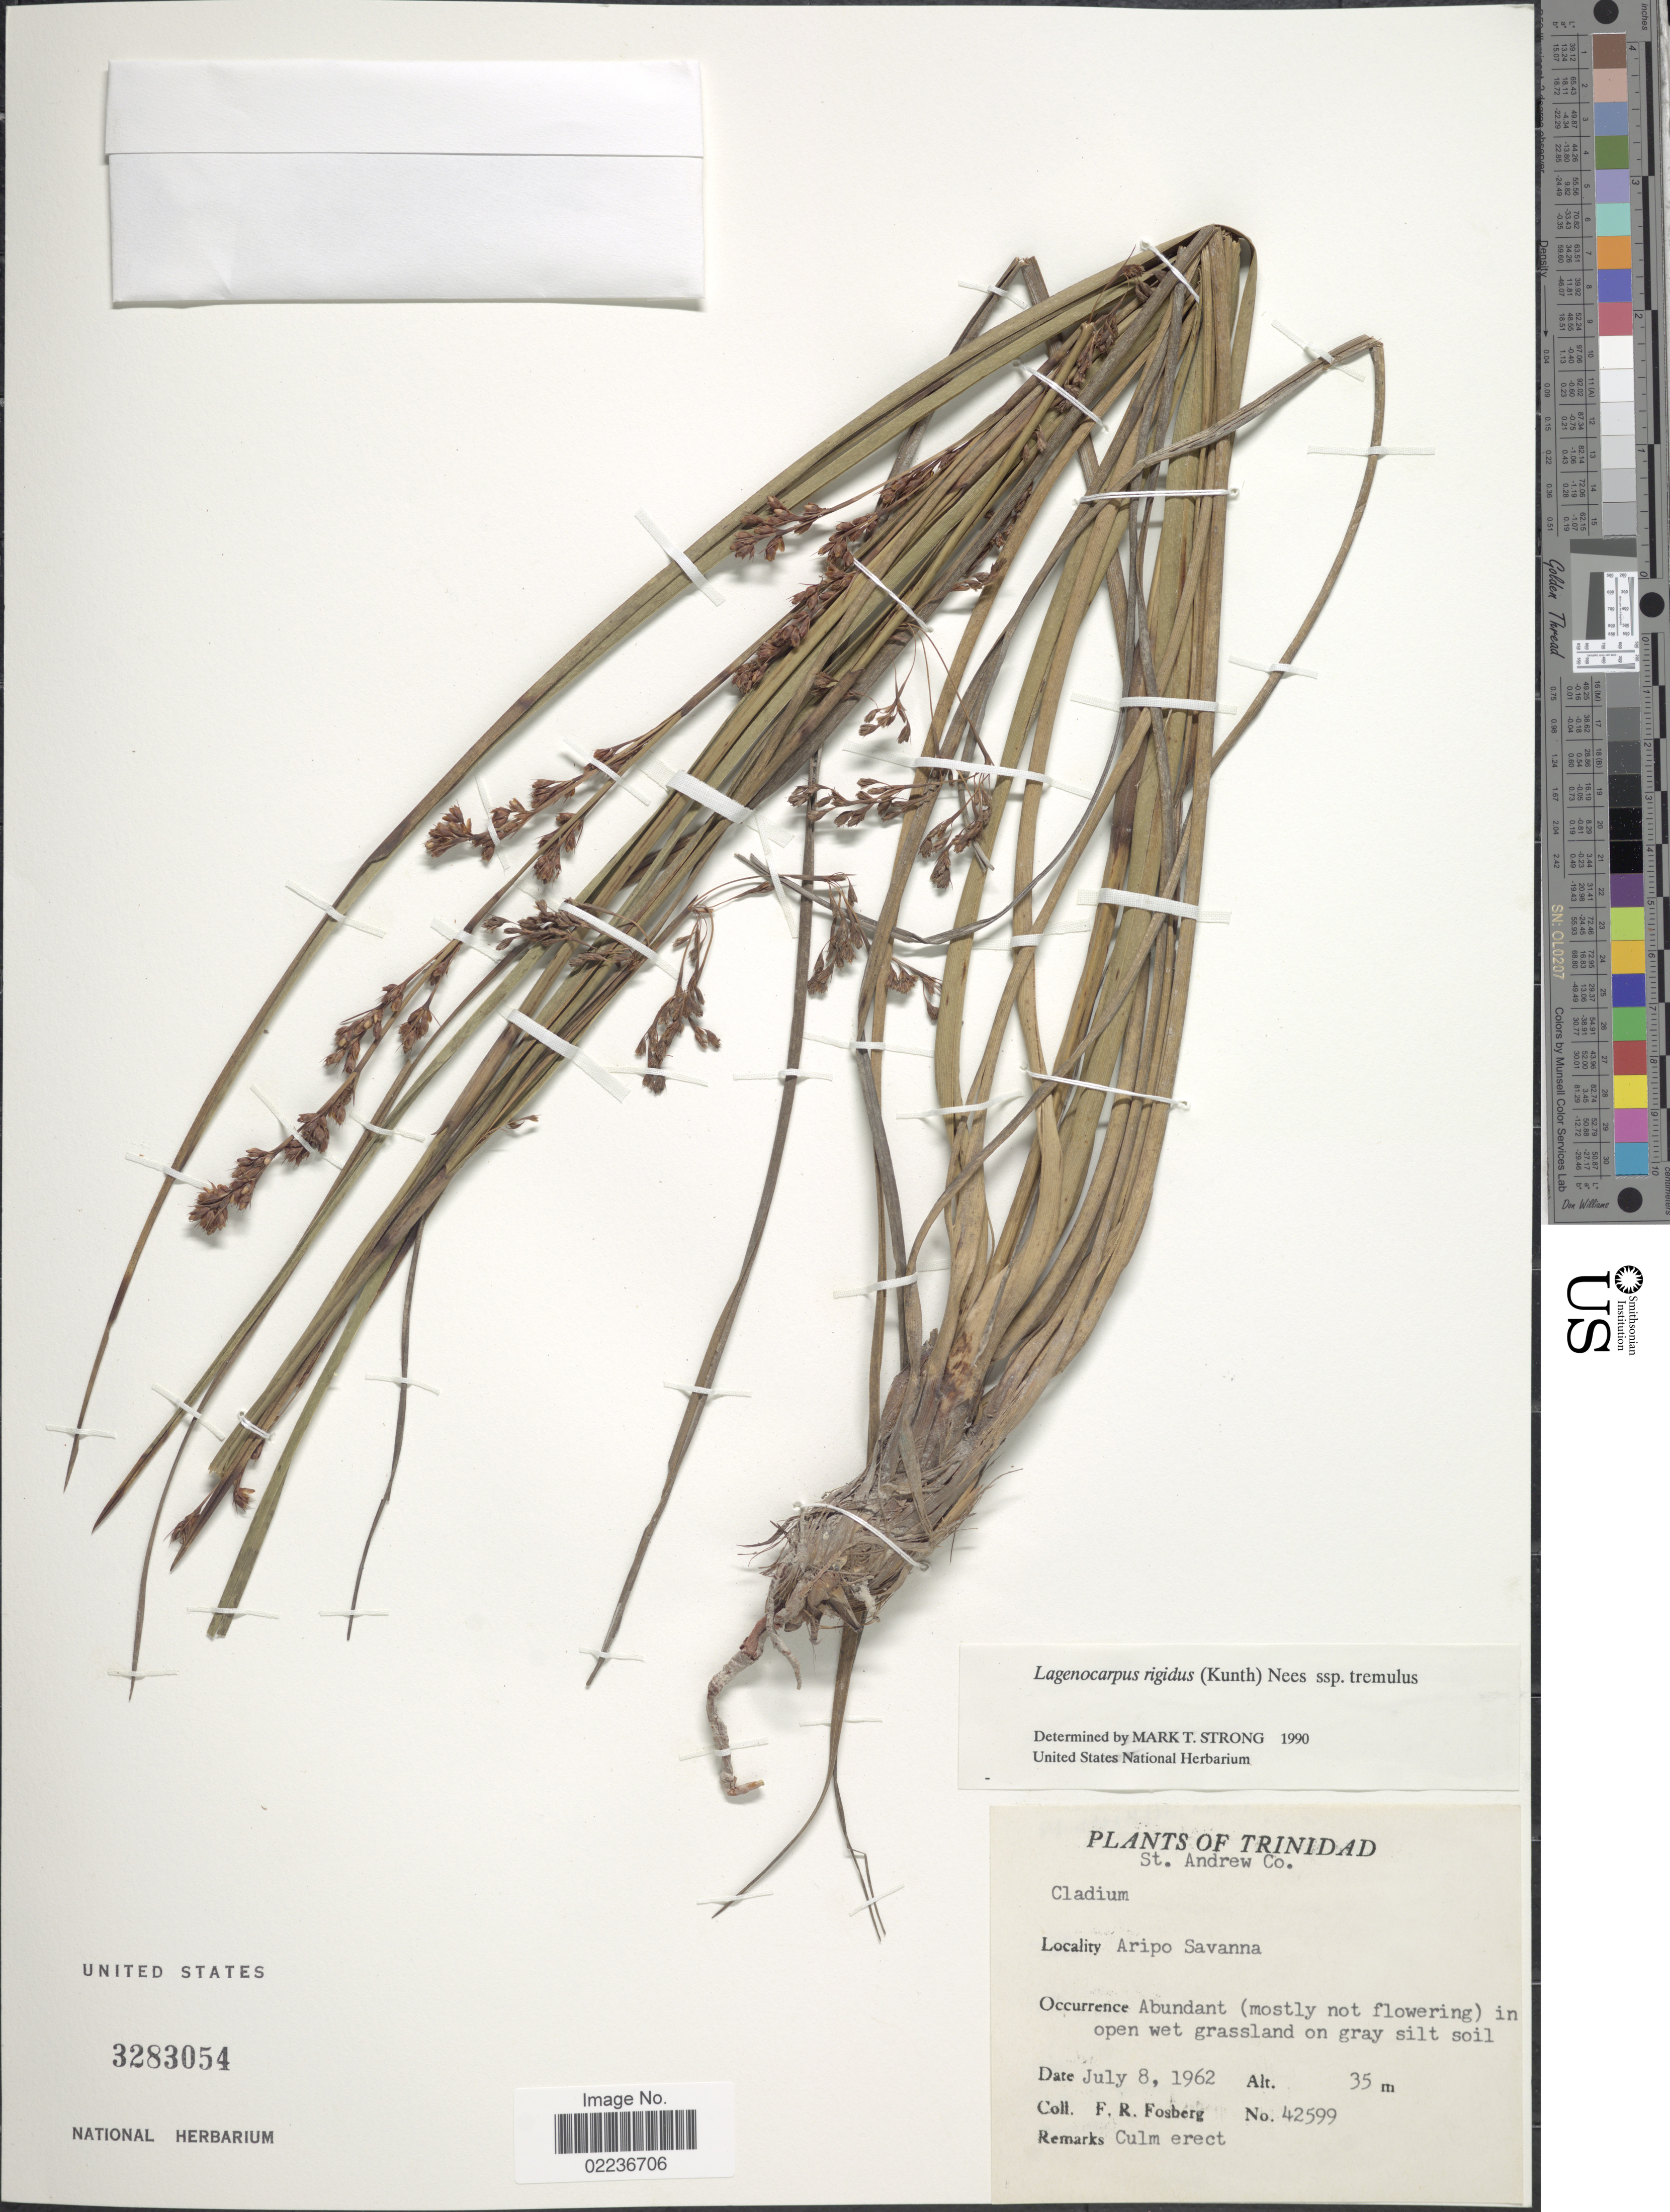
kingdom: Plantae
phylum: Tracheophyta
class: Liliopsida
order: Poales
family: Cyperaceae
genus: Lagenocarpus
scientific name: Lagenocarpus rigidus subsp. tremulus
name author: (Nees) T. Koyama & Maguire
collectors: F. R. Fosberg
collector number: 42599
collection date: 1962-07-08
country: Trinidad and Tobago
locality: Trinidad, St. Andrew Co., Aripo Savanna, abundant (mostly not flowering) in open wet grassland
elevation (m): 35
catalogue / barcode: US 3283054